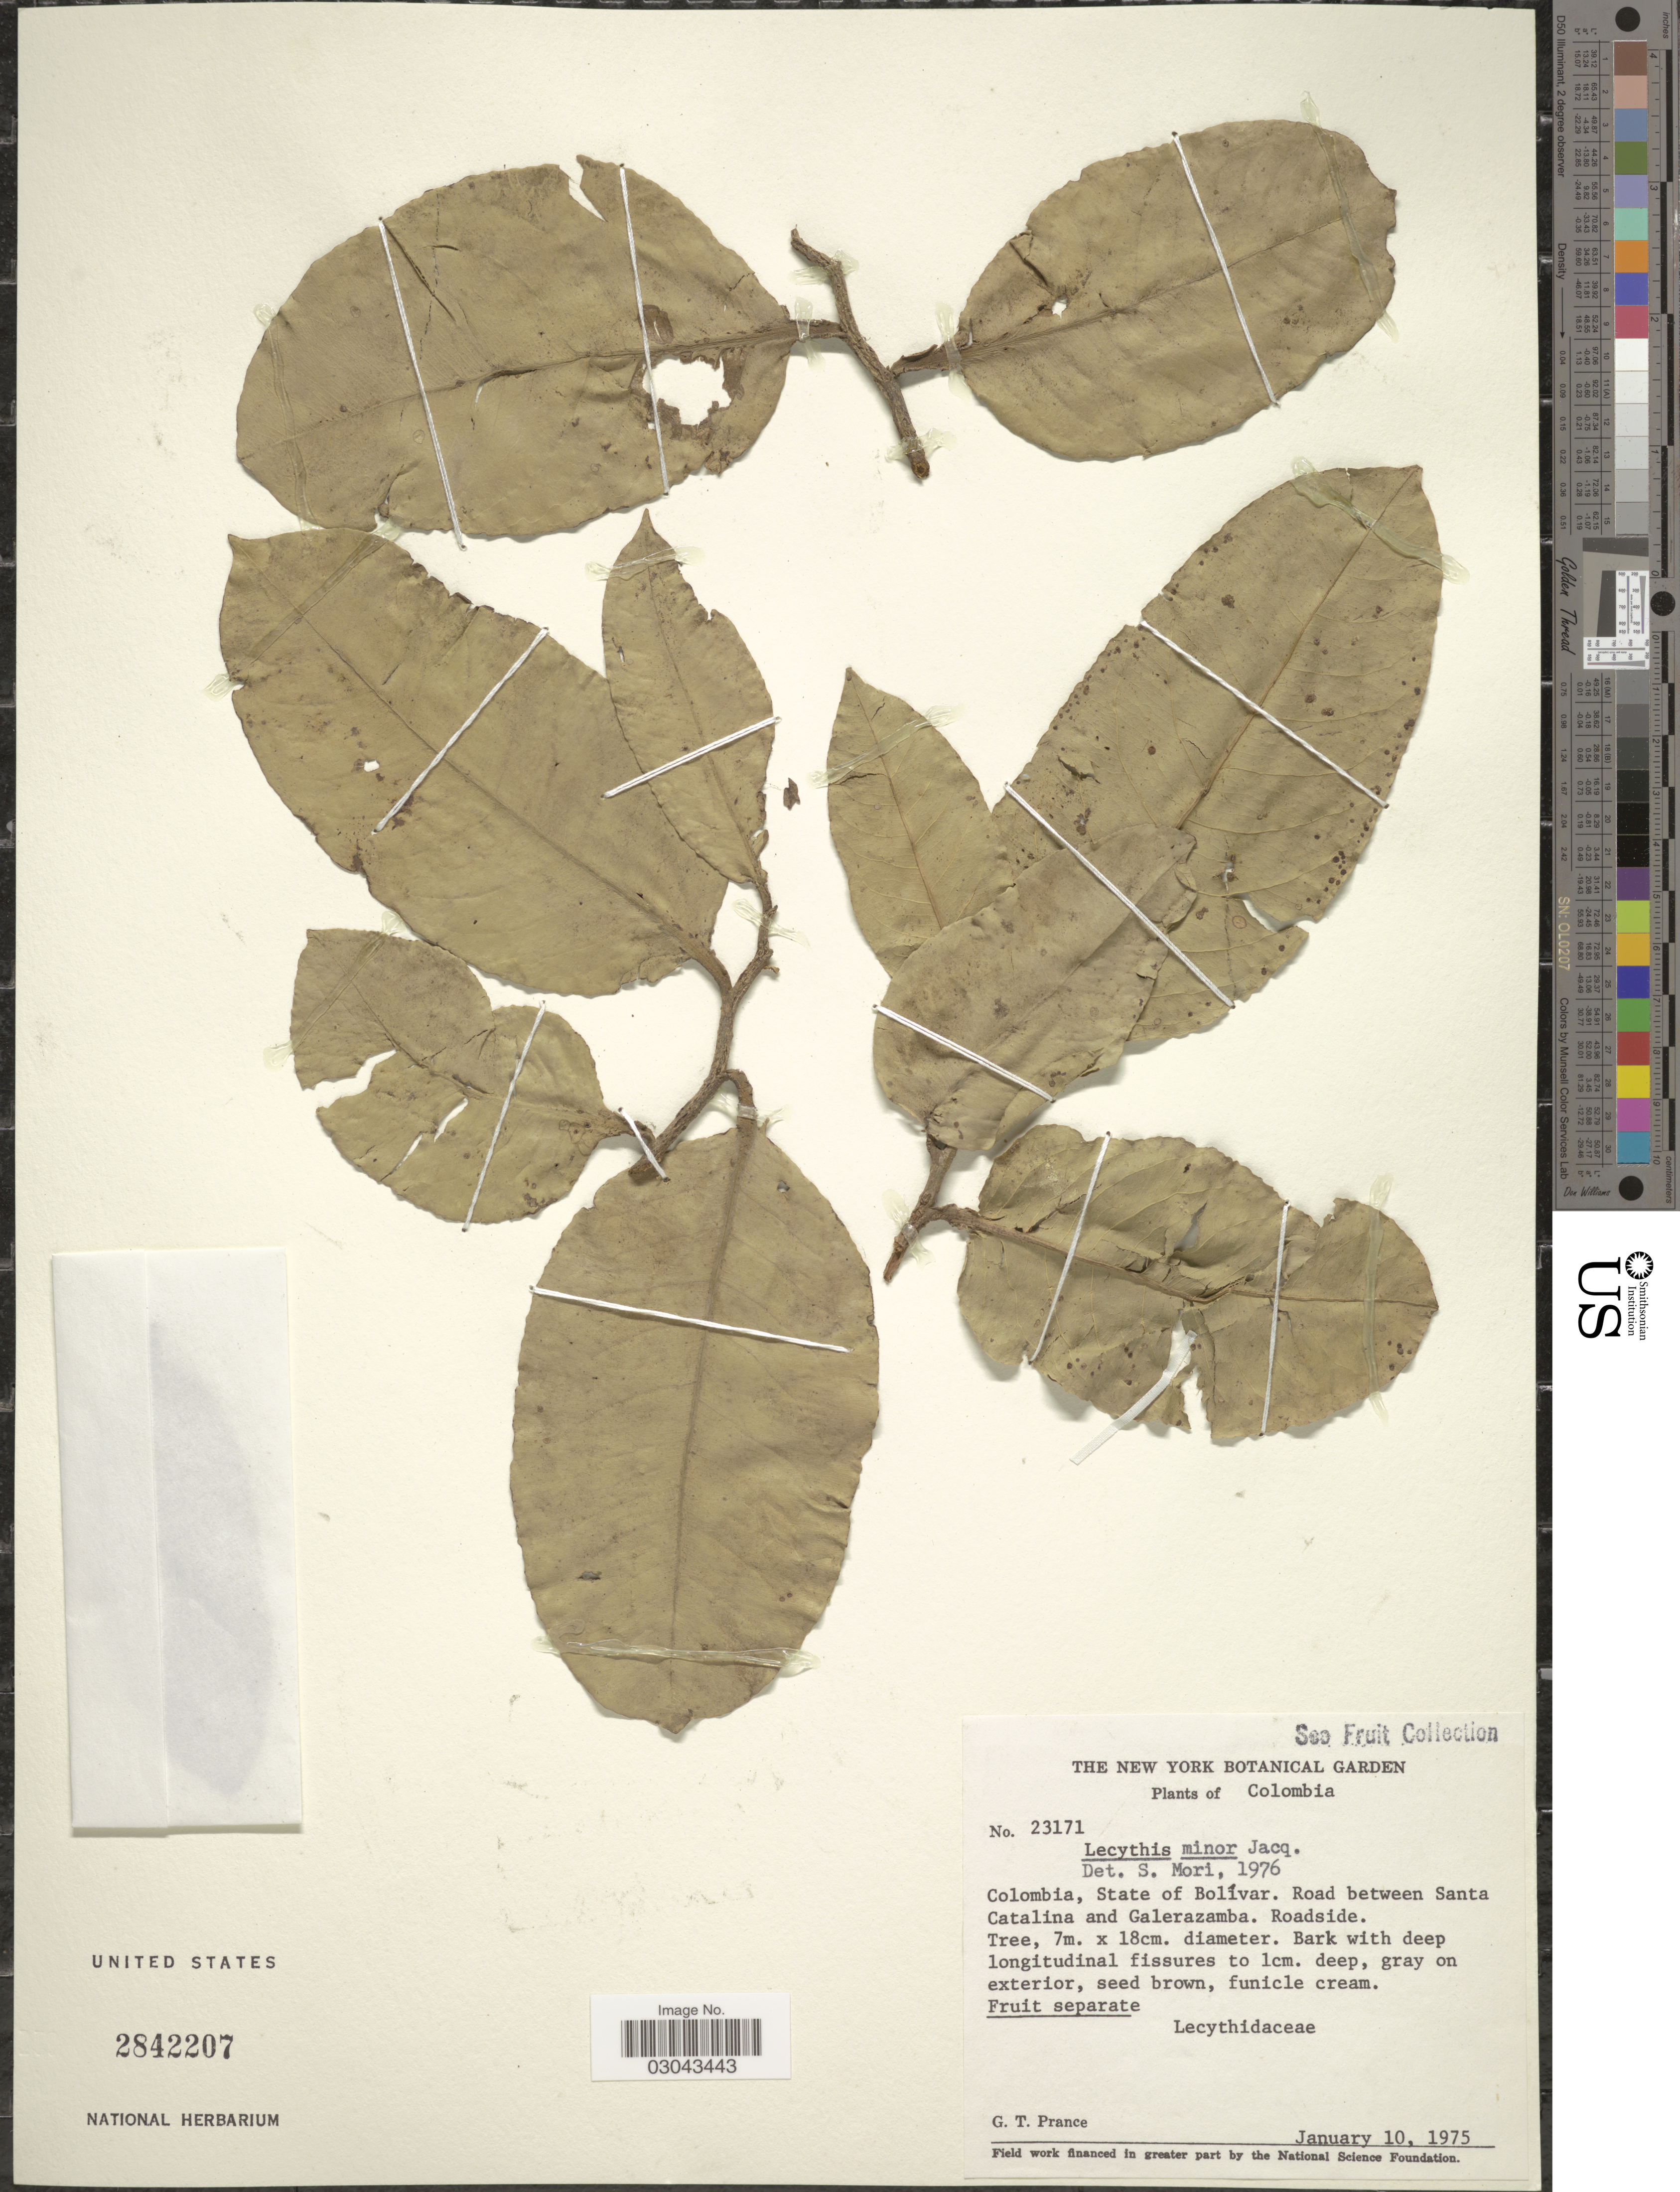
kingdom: Plantae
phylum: Tracheophyta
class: Magnoliopsida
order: Ericales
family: Lecythidaceae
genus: Lecythis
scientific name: Lecythis minor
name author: Jacq.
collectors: G. T. Prance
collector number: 23171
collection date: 1975-01-10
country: Colombia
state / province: Bolívar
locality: Road between Santa Catalina and Galerazamba.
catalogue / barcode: US 2842207